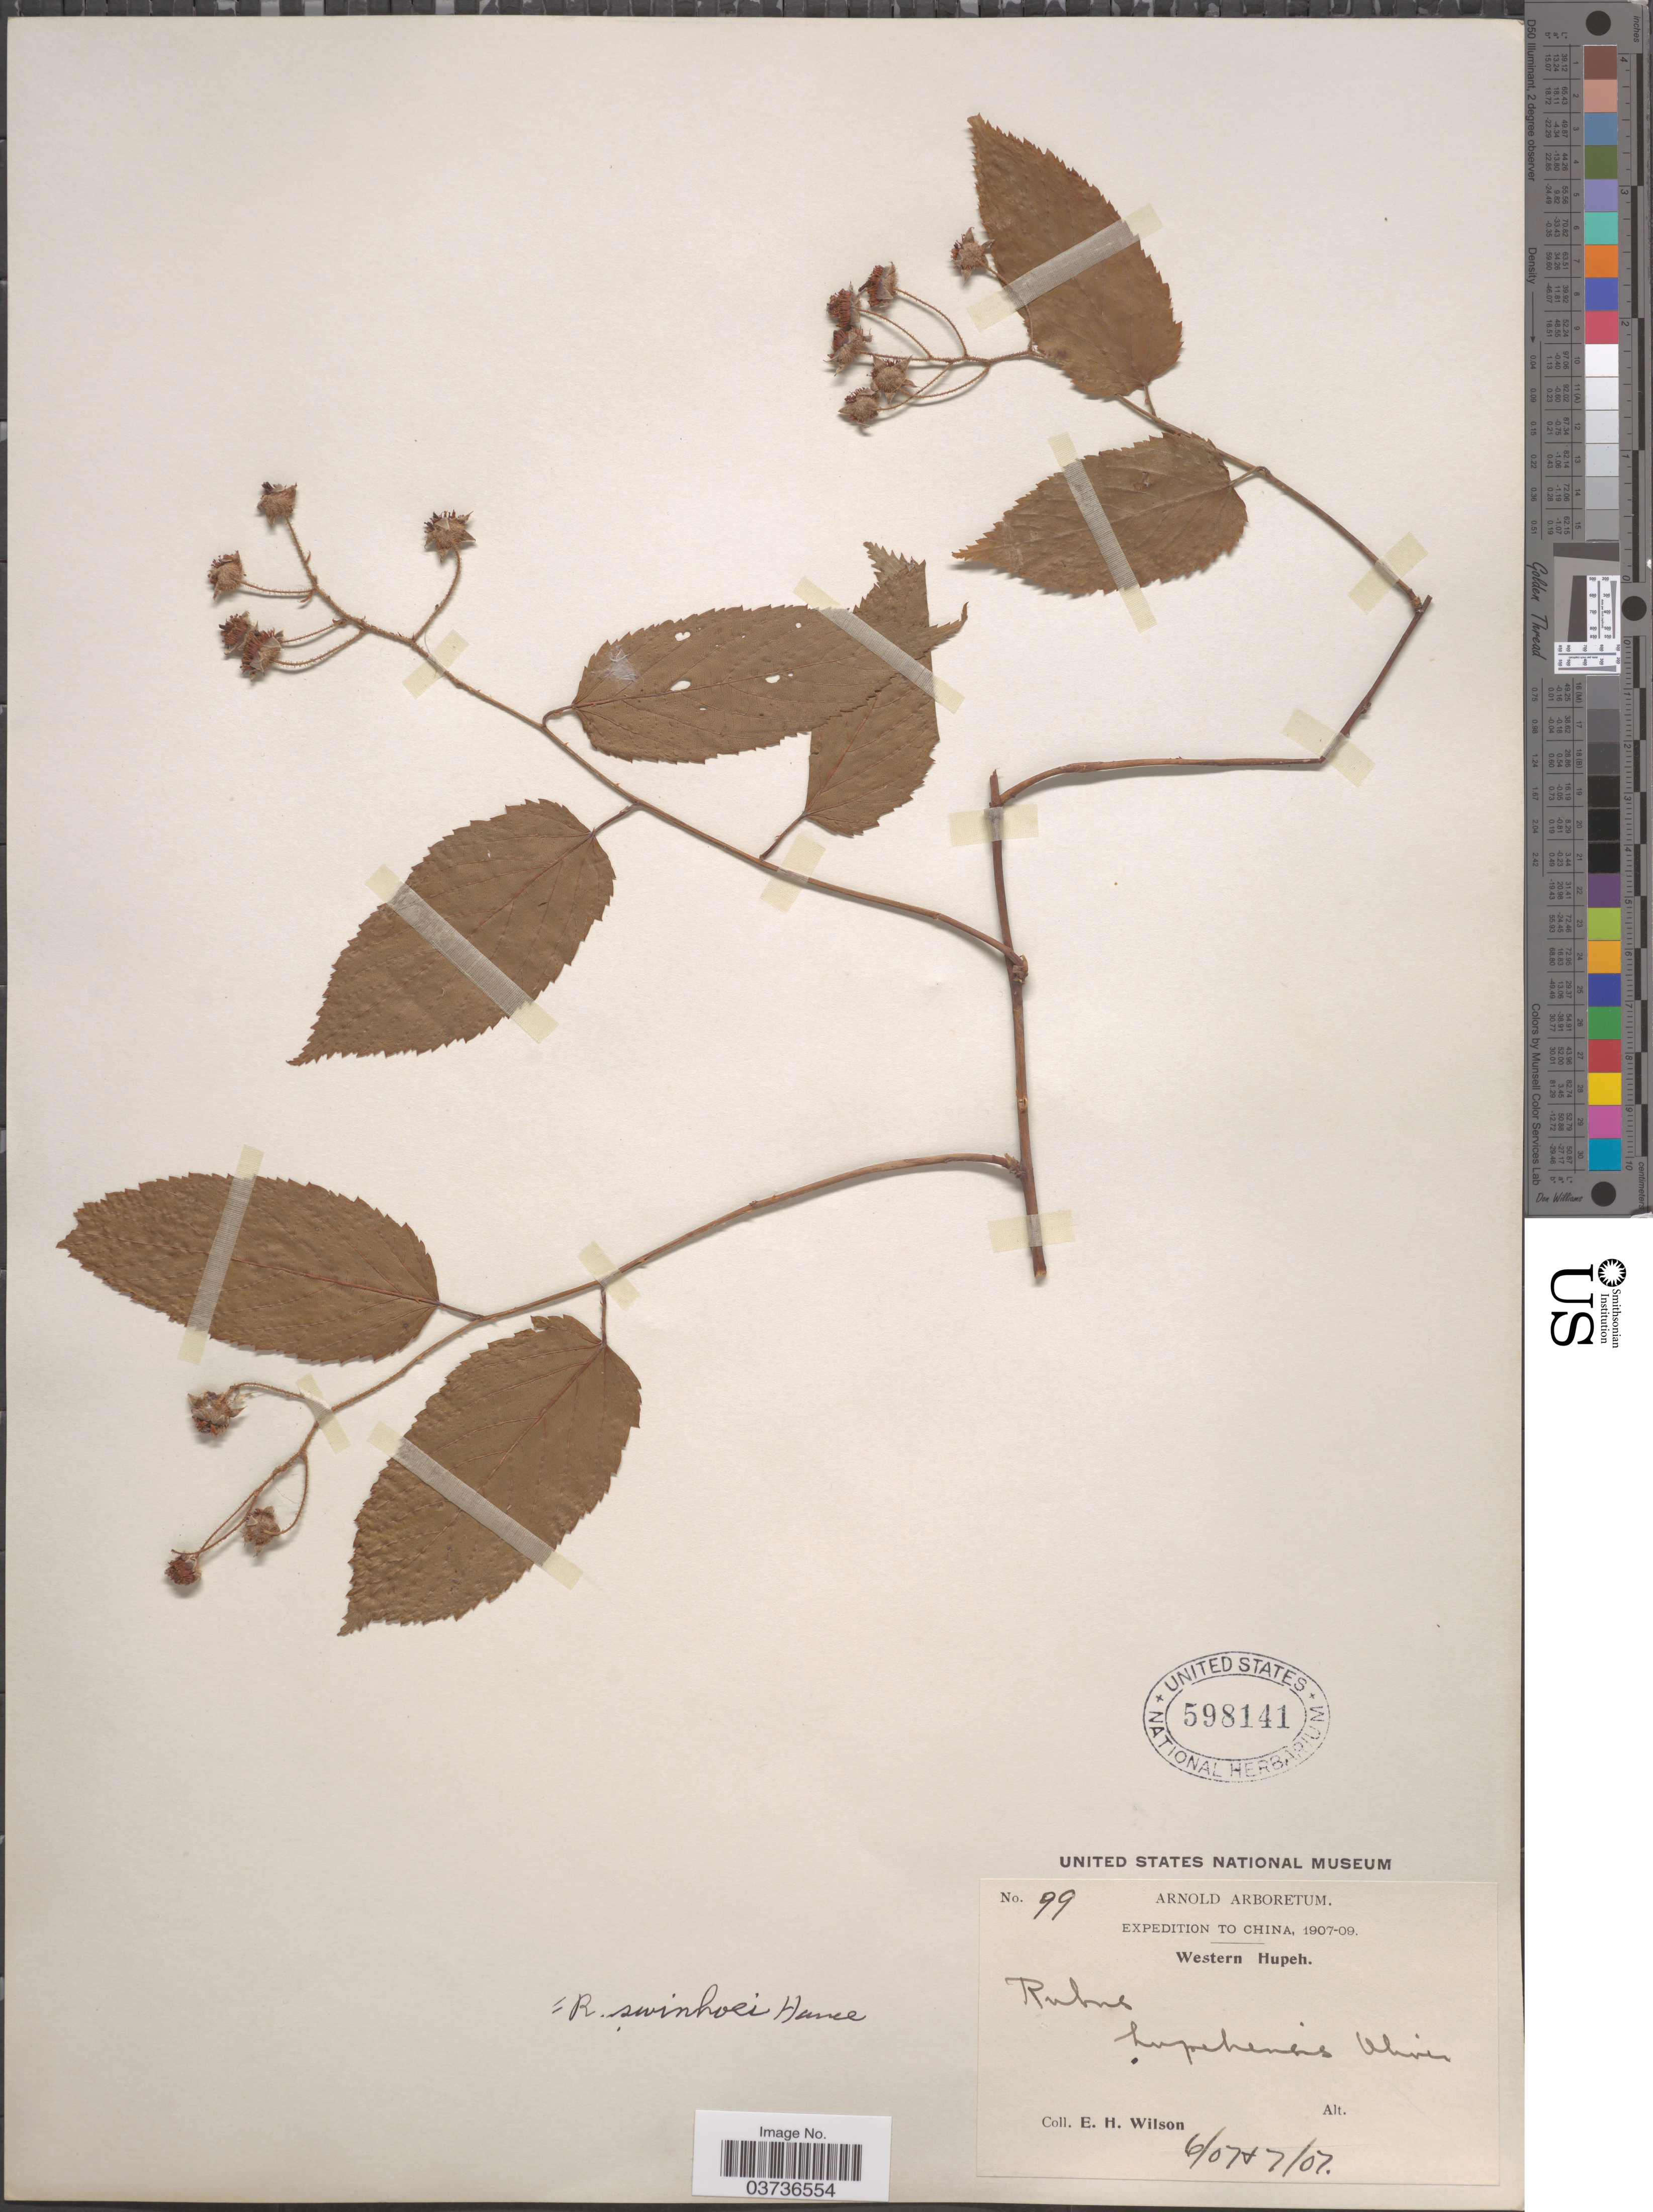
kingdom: Plantae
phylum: Tracheophyta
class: Magnoliopsida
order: Rosales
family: Rosaceae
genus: Rubus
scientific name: Rubus swinhoei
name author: Hance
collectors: E. Wilson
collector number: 99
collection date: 1907-06/1907-07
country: China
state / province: Hubei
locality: Western Hupeh.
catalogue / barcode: US 598141